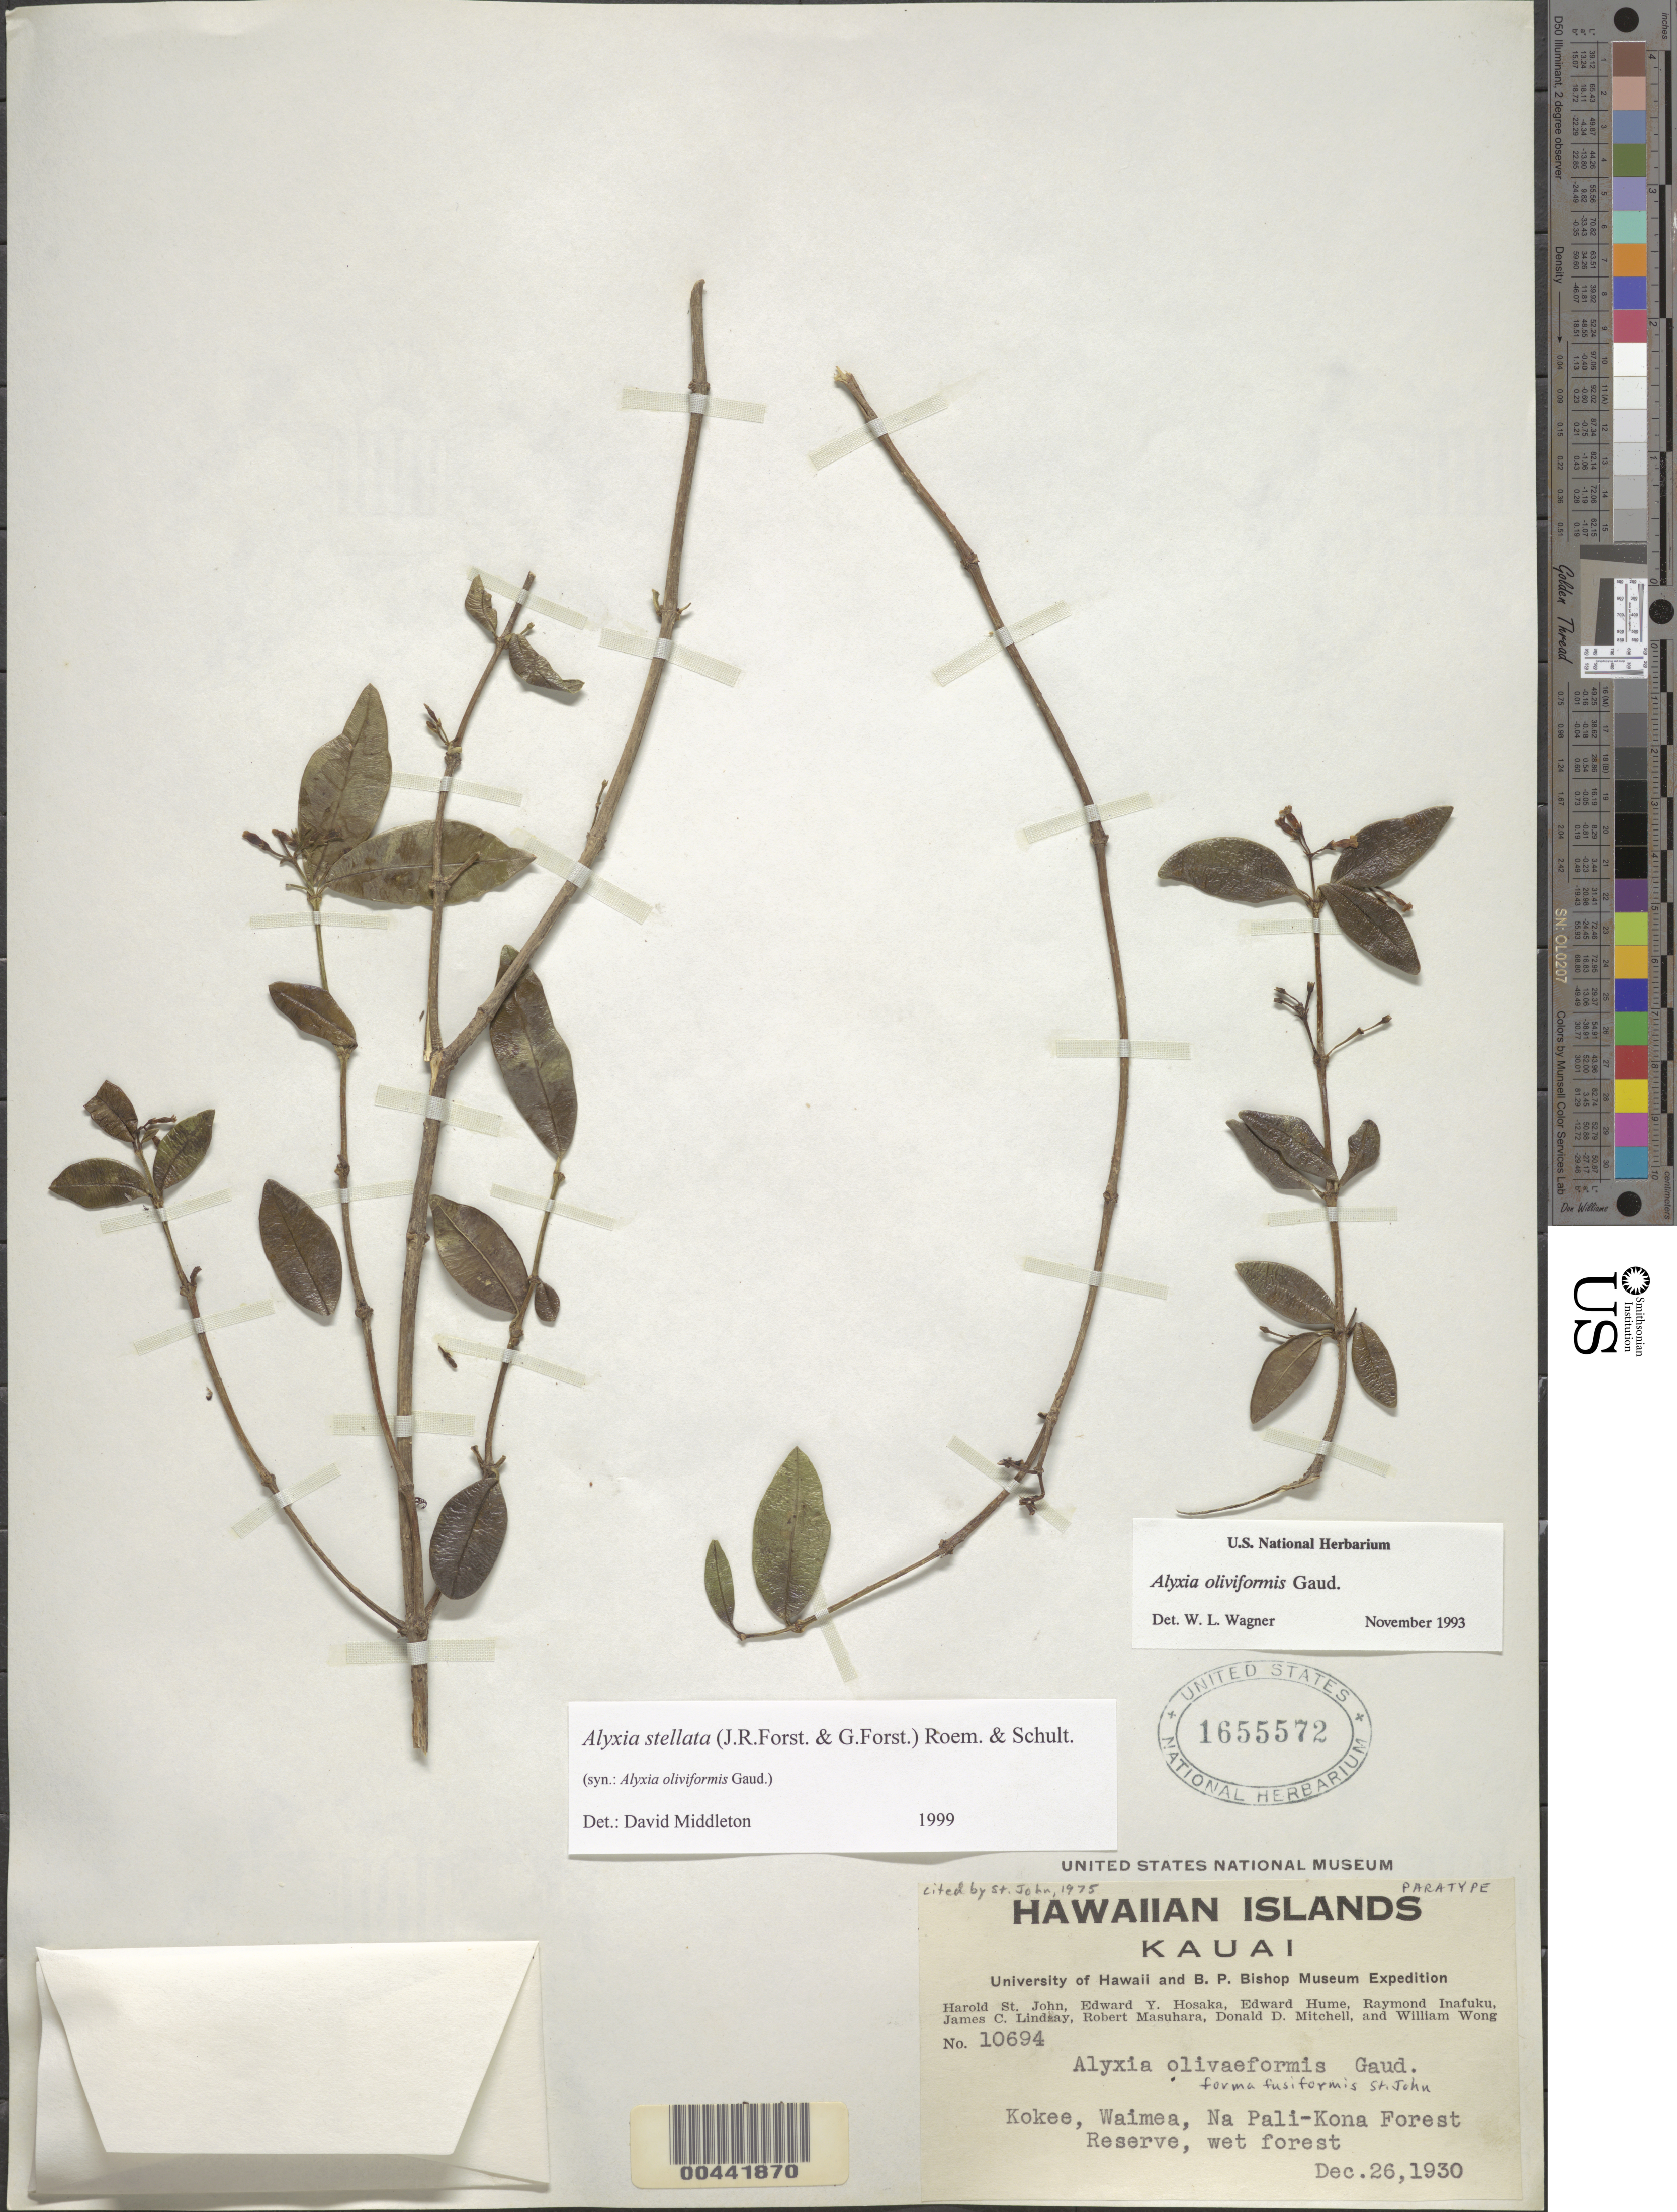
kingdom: Plantae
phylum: Tracheophyta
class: Magnoliopsida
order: Gentianales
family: Apocynaceae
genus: Alyxia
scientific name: Alyxia stellata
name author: (J.R. Forst. & G. Forst.) Roem. & Schult.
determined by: Middleton, D. J.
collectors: H. St. John et al.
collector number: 10694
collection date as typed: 26 Dec 1930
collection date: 1930-12-26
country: United States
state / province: Hawaii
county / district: Kauai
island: Kaua'i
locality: Kokee, Waimea, Na Pali-Kona Forest Reserve.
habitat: Wet forest.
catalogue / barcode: US 1655572